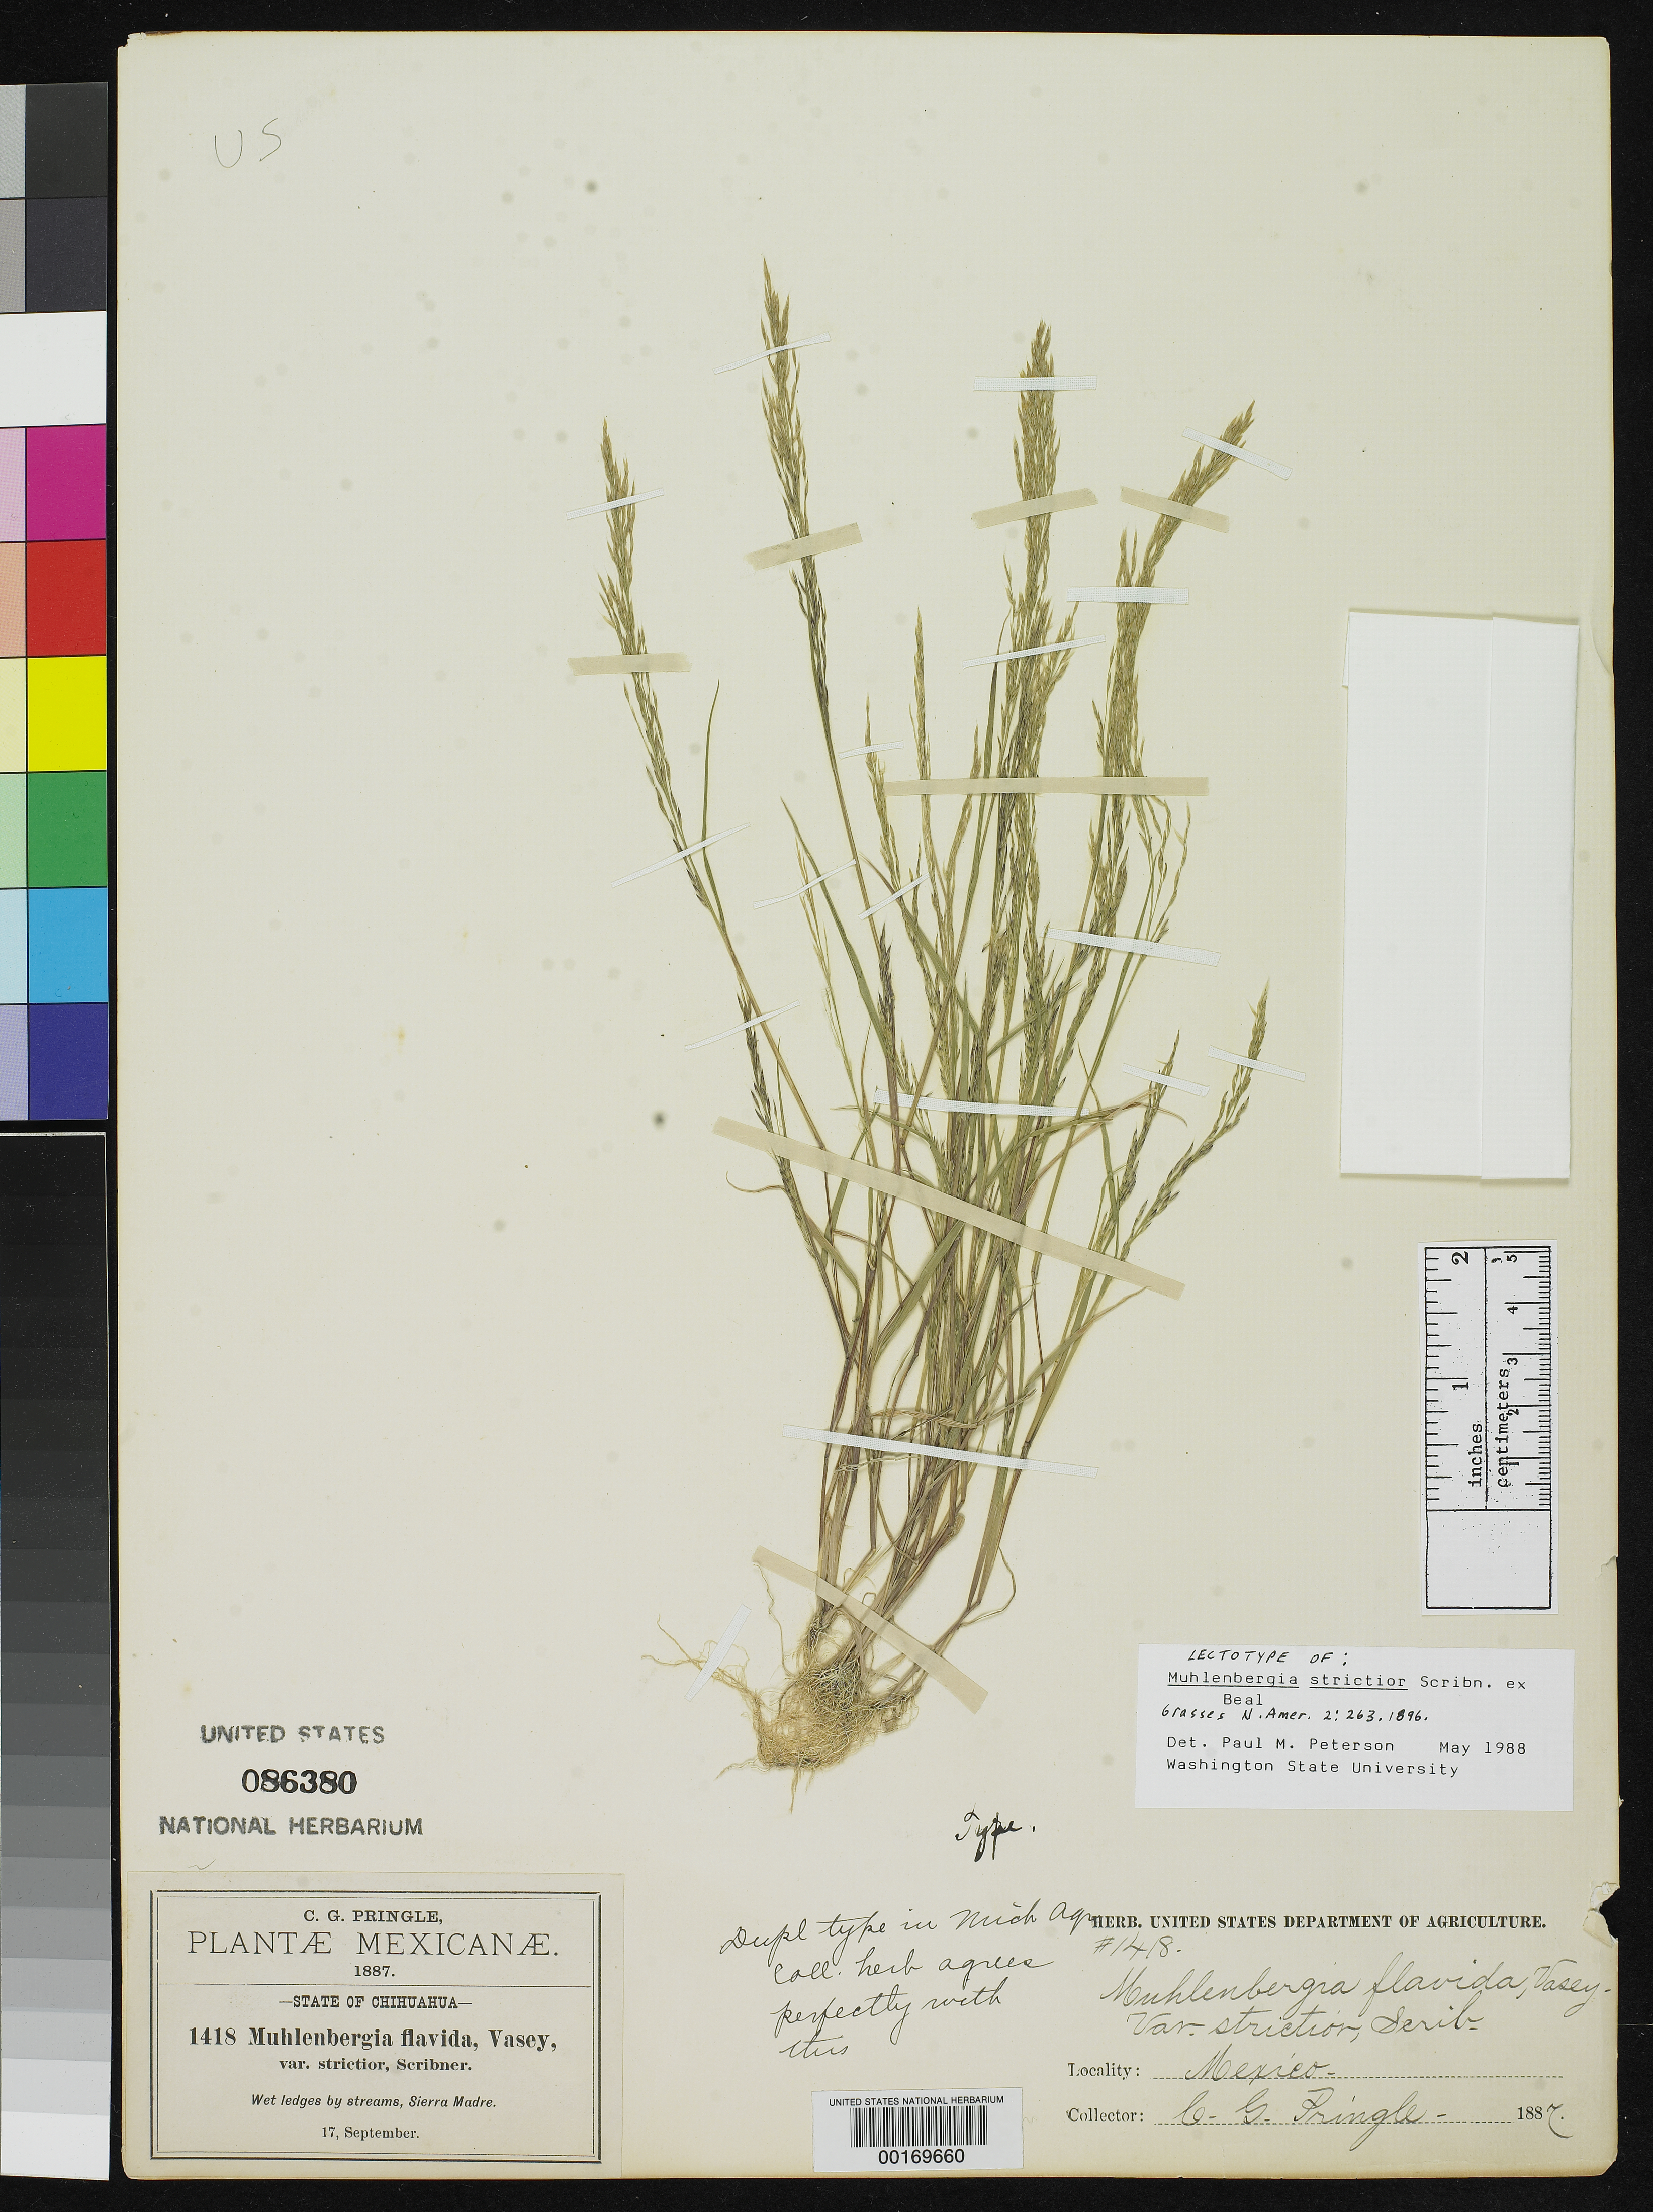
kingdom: Plantae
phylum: Tracheophyta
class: Liliopsida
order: Poales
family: Poaceae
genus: Muhlenbergia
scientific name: Muhlenbergia strictior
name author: Scribn. ex W.J. Beal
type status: Isotype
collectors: C. G. Pringle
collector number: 1418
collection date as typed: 17 Sep 1887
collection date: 1887-09-17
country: Mexico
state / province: Chihuahua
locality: Sierra Madre, wet ledges by streams.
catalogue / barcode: US 86380